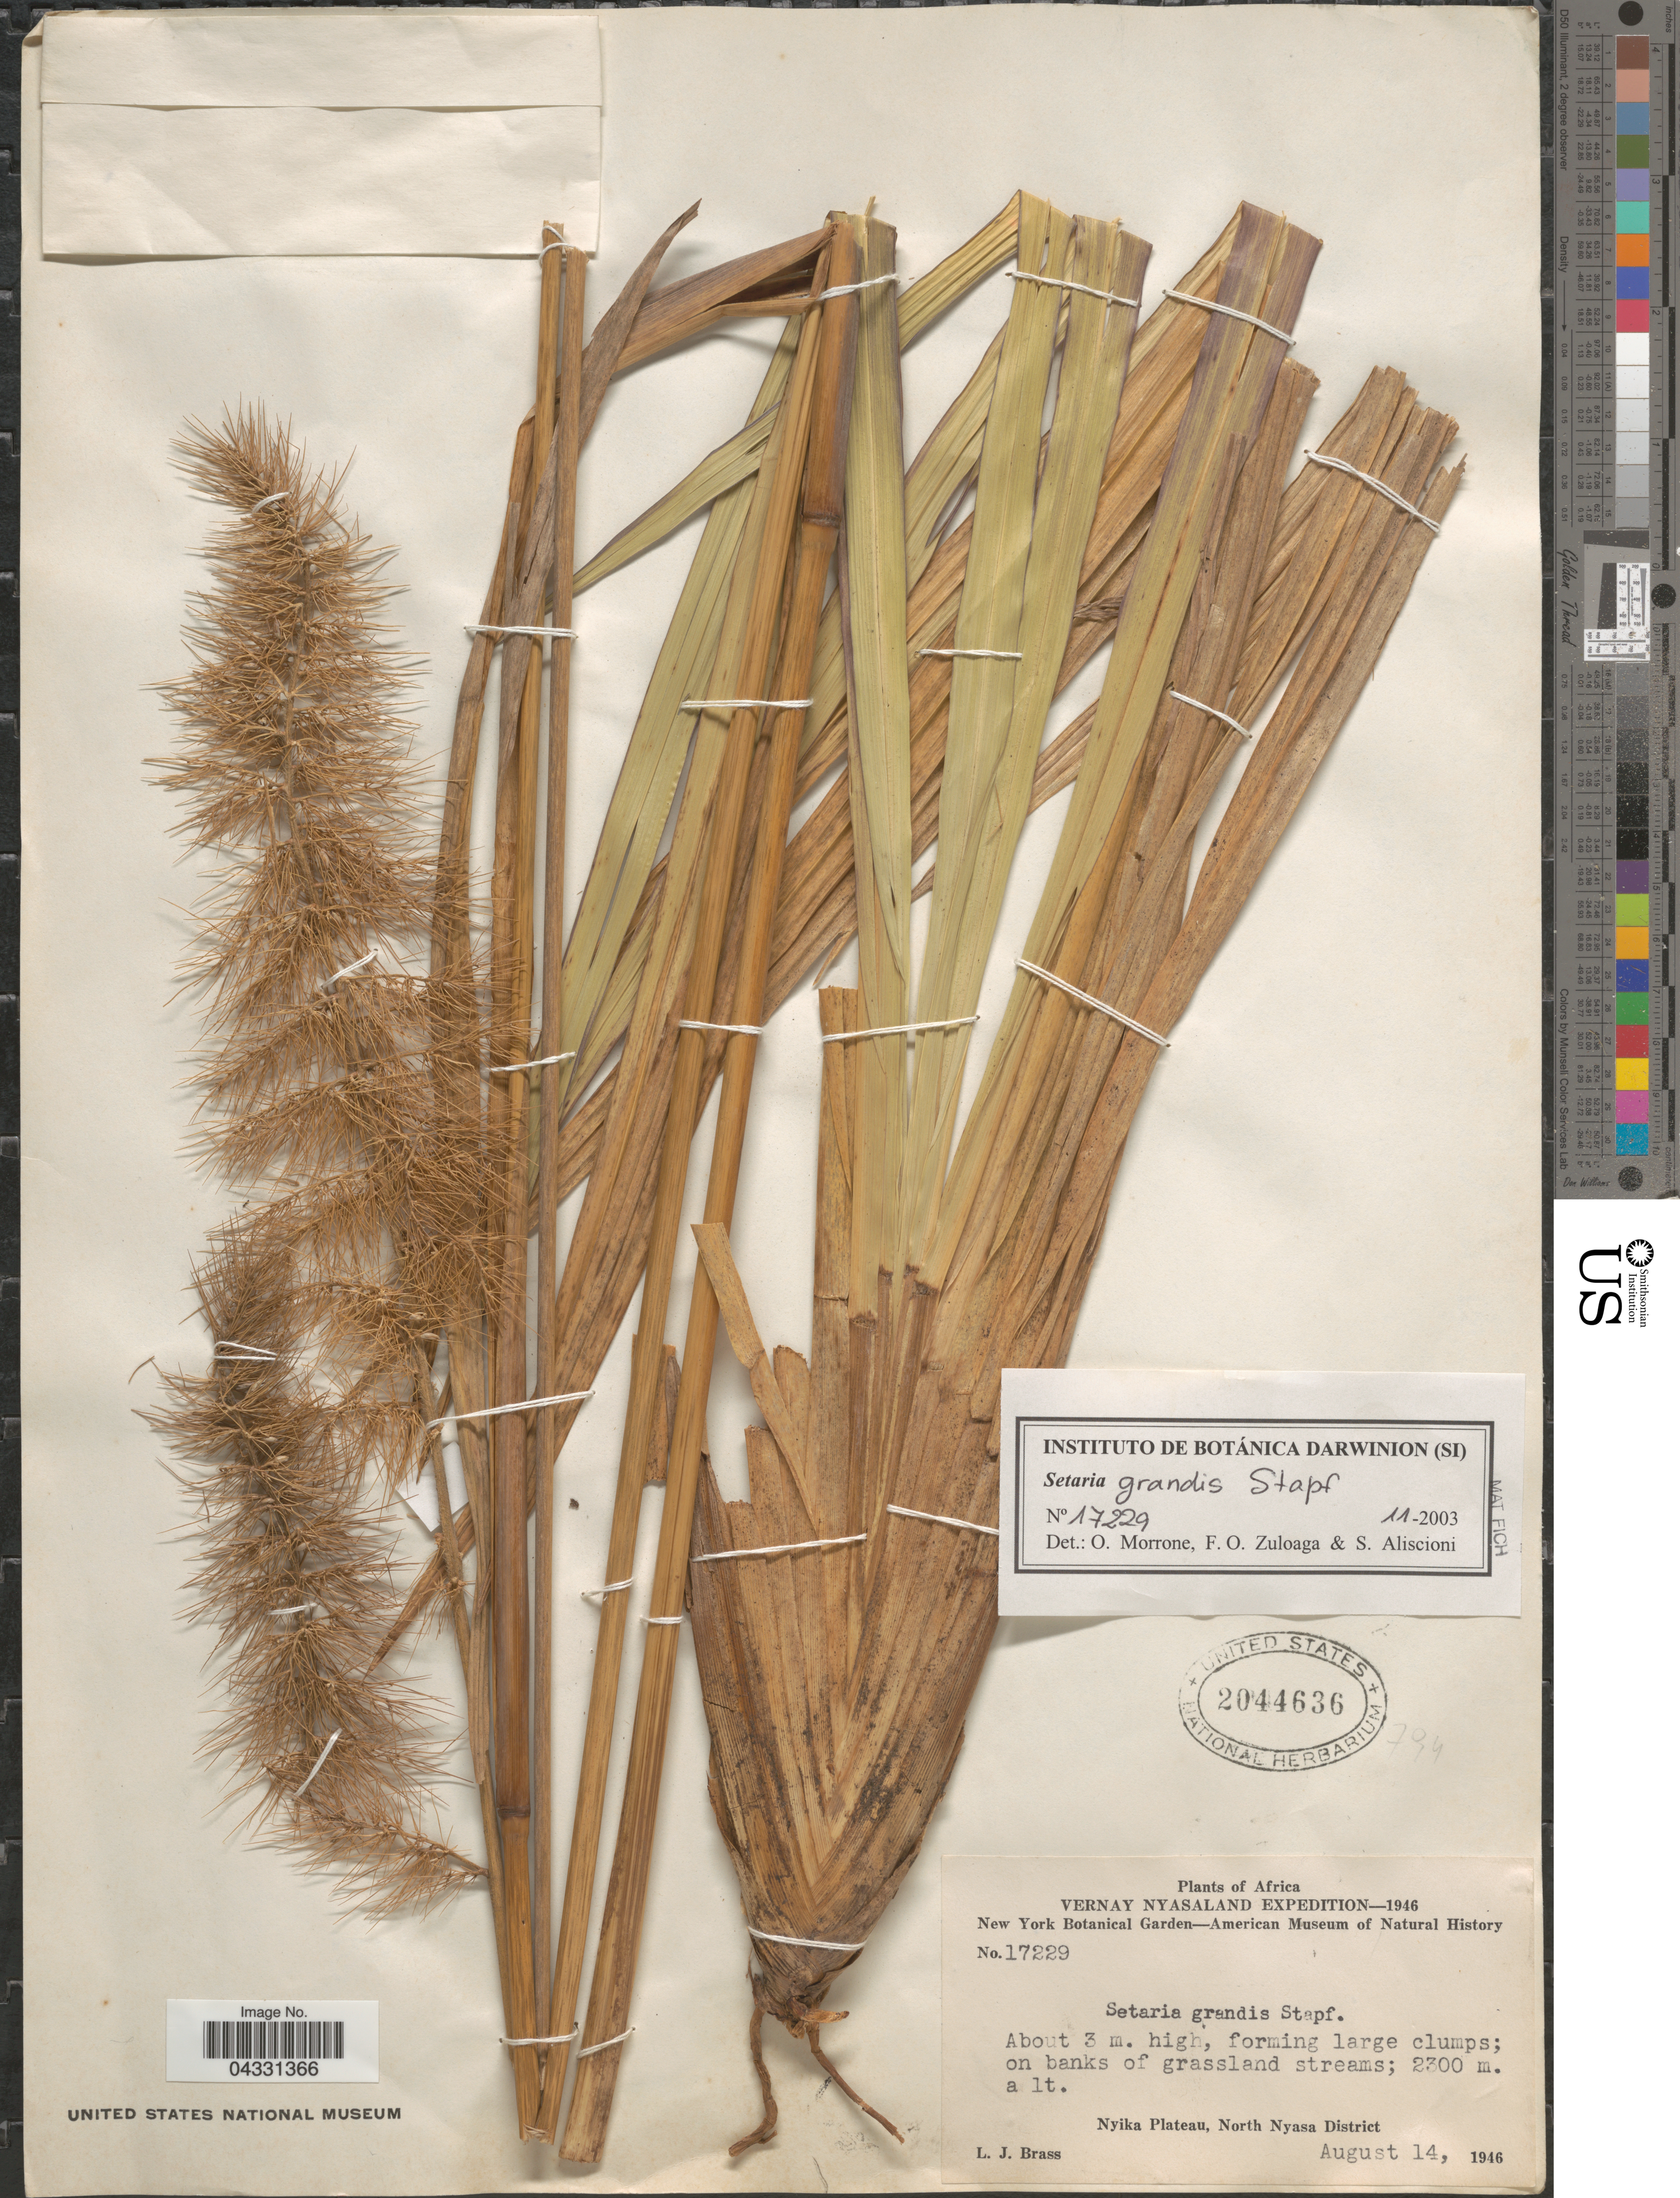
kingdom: Plantae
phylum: Tracheophyta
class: Liliopsida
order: Poales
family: Poaceae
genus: Setaria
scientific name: Setaria grandis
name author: Stapf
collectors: L. J. Brass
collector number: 17229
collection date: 1946-08-14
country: Malawi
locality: Africa. Vernay Nyasaland Expedition - 1946. Nyika Plateau, North Nyasa District.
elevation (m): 2300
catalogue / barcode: US 2044636